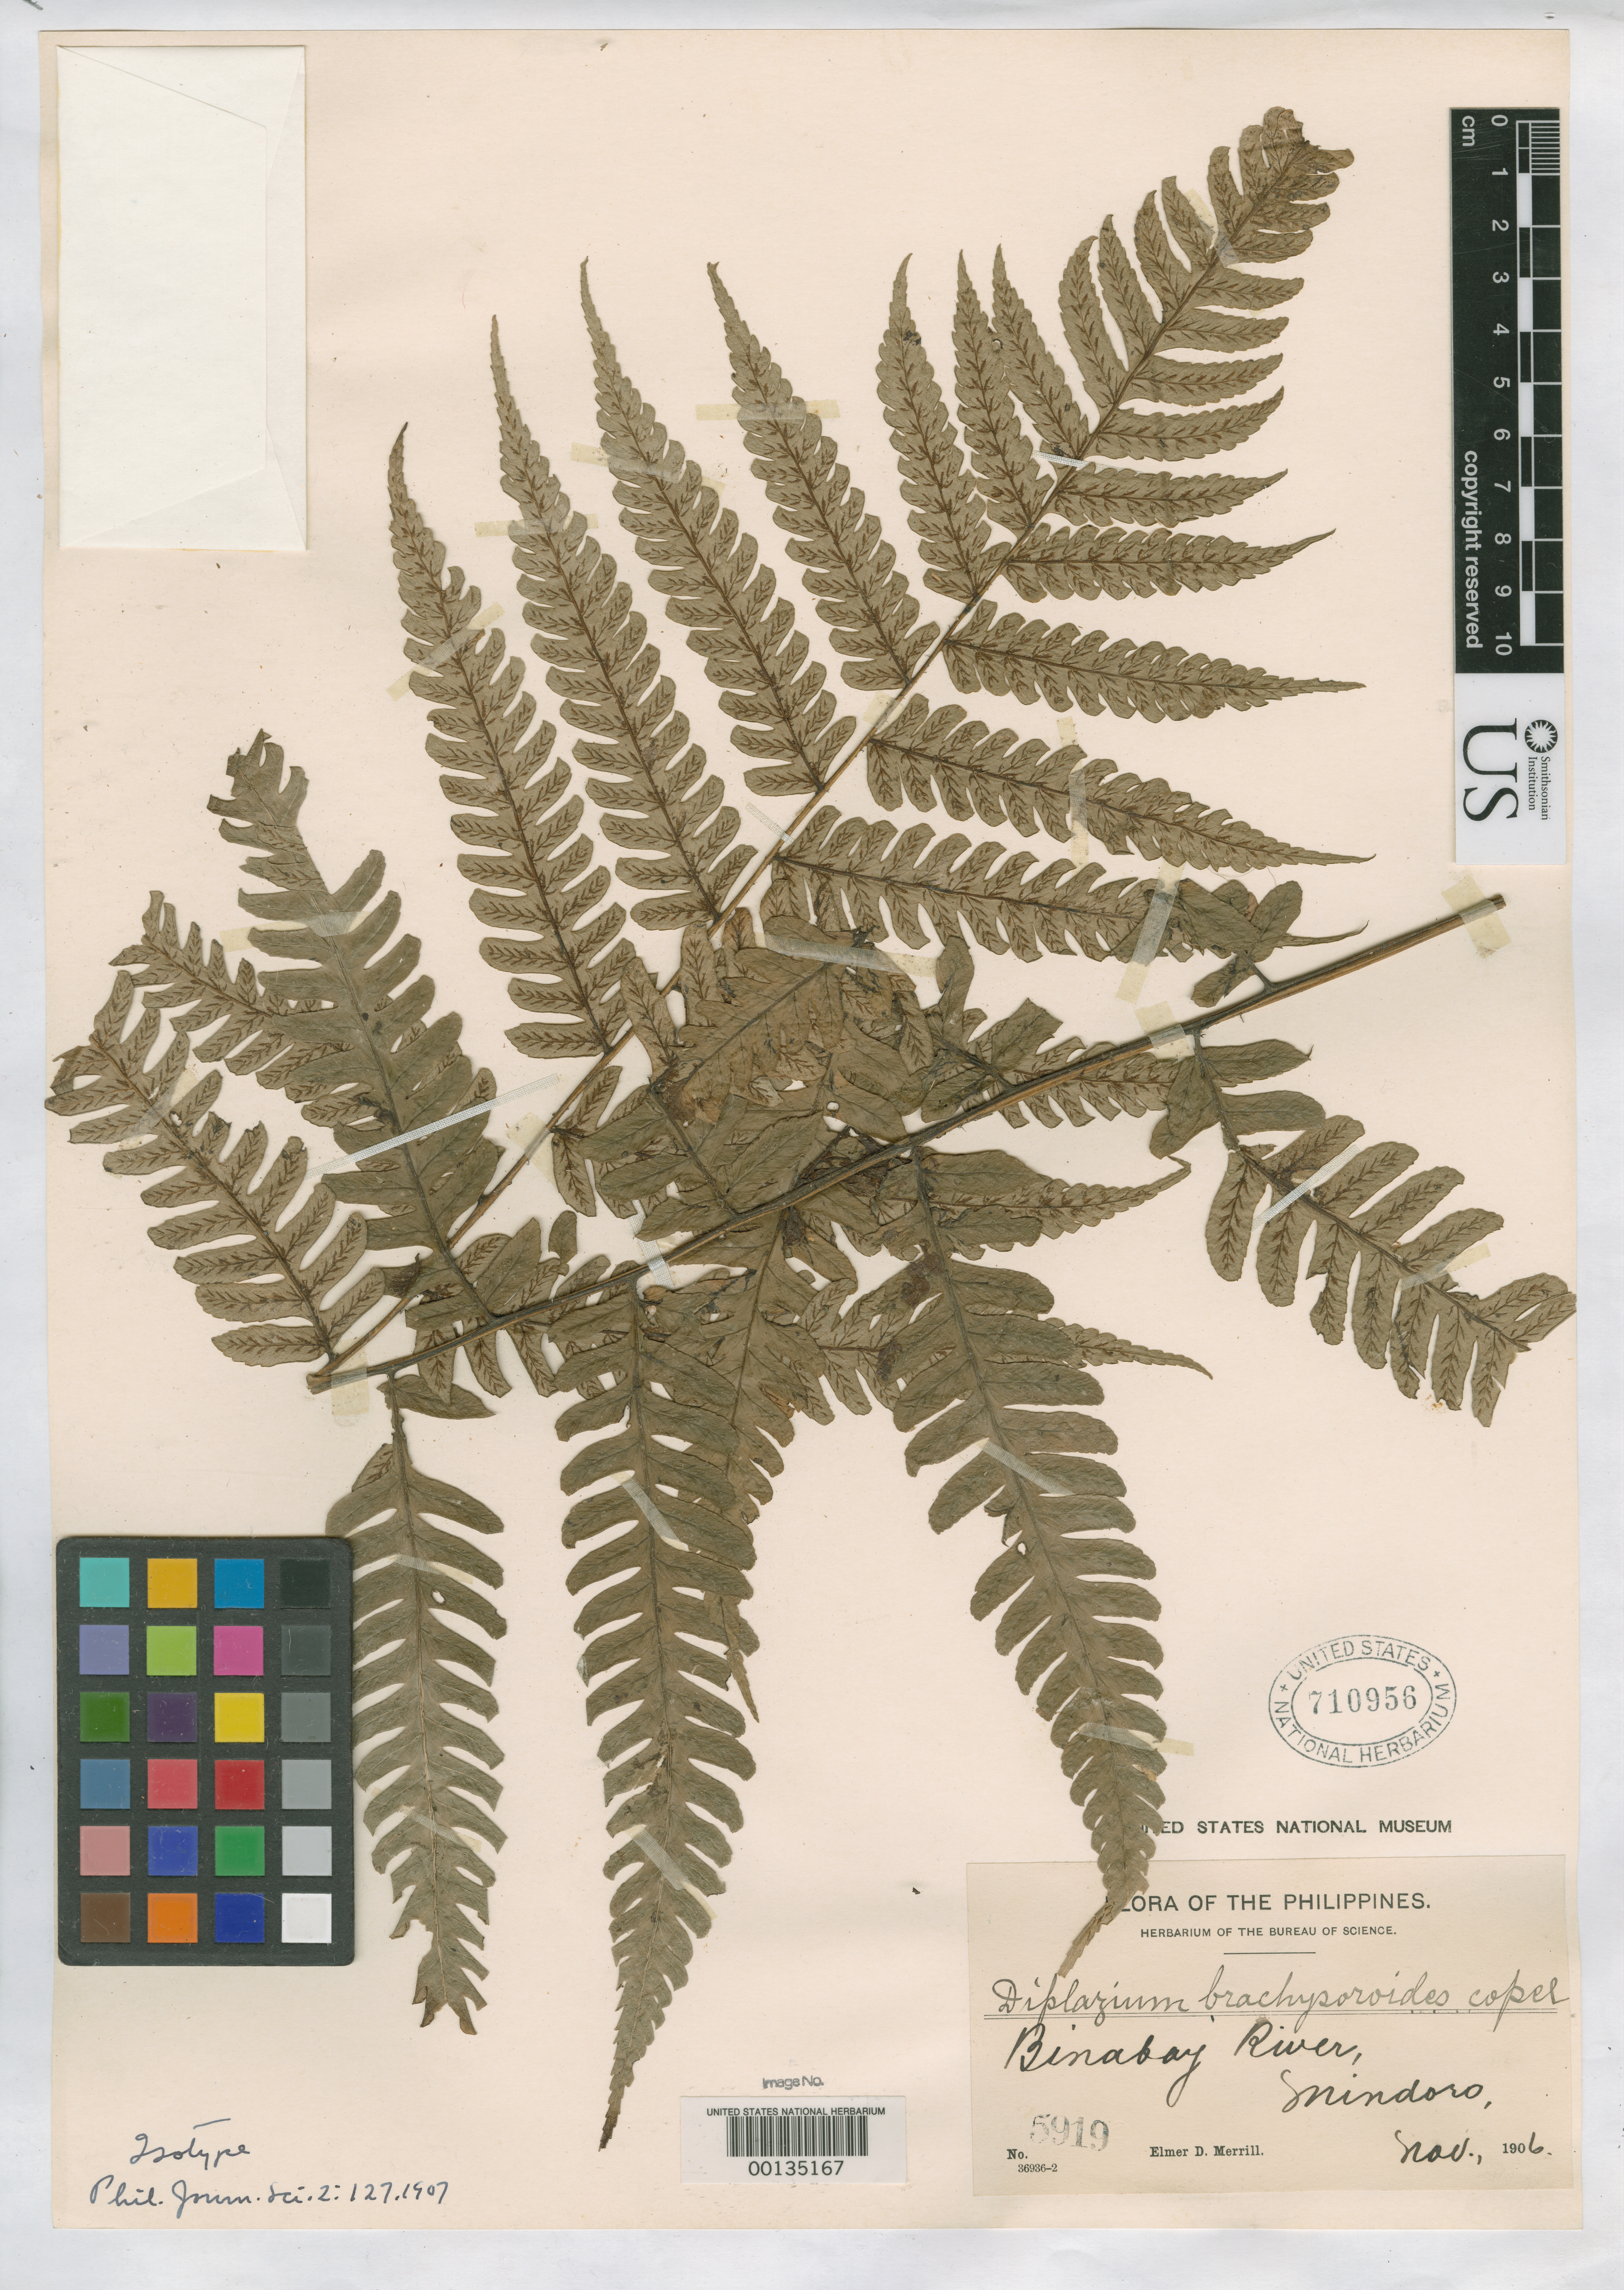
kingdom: Plantae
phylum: Tracheophyta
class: Polypodiopsida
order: Polypodiales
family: Athyriaceae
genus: Diplazium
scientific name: Diplazium brachysoroides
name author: Copel.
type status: Isotype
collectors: E. D. Merrill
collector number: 5919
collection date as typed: Nov 1906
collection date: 1906-11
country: Philippines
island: Mindoro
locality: Binabay River.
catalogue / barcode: US 710956